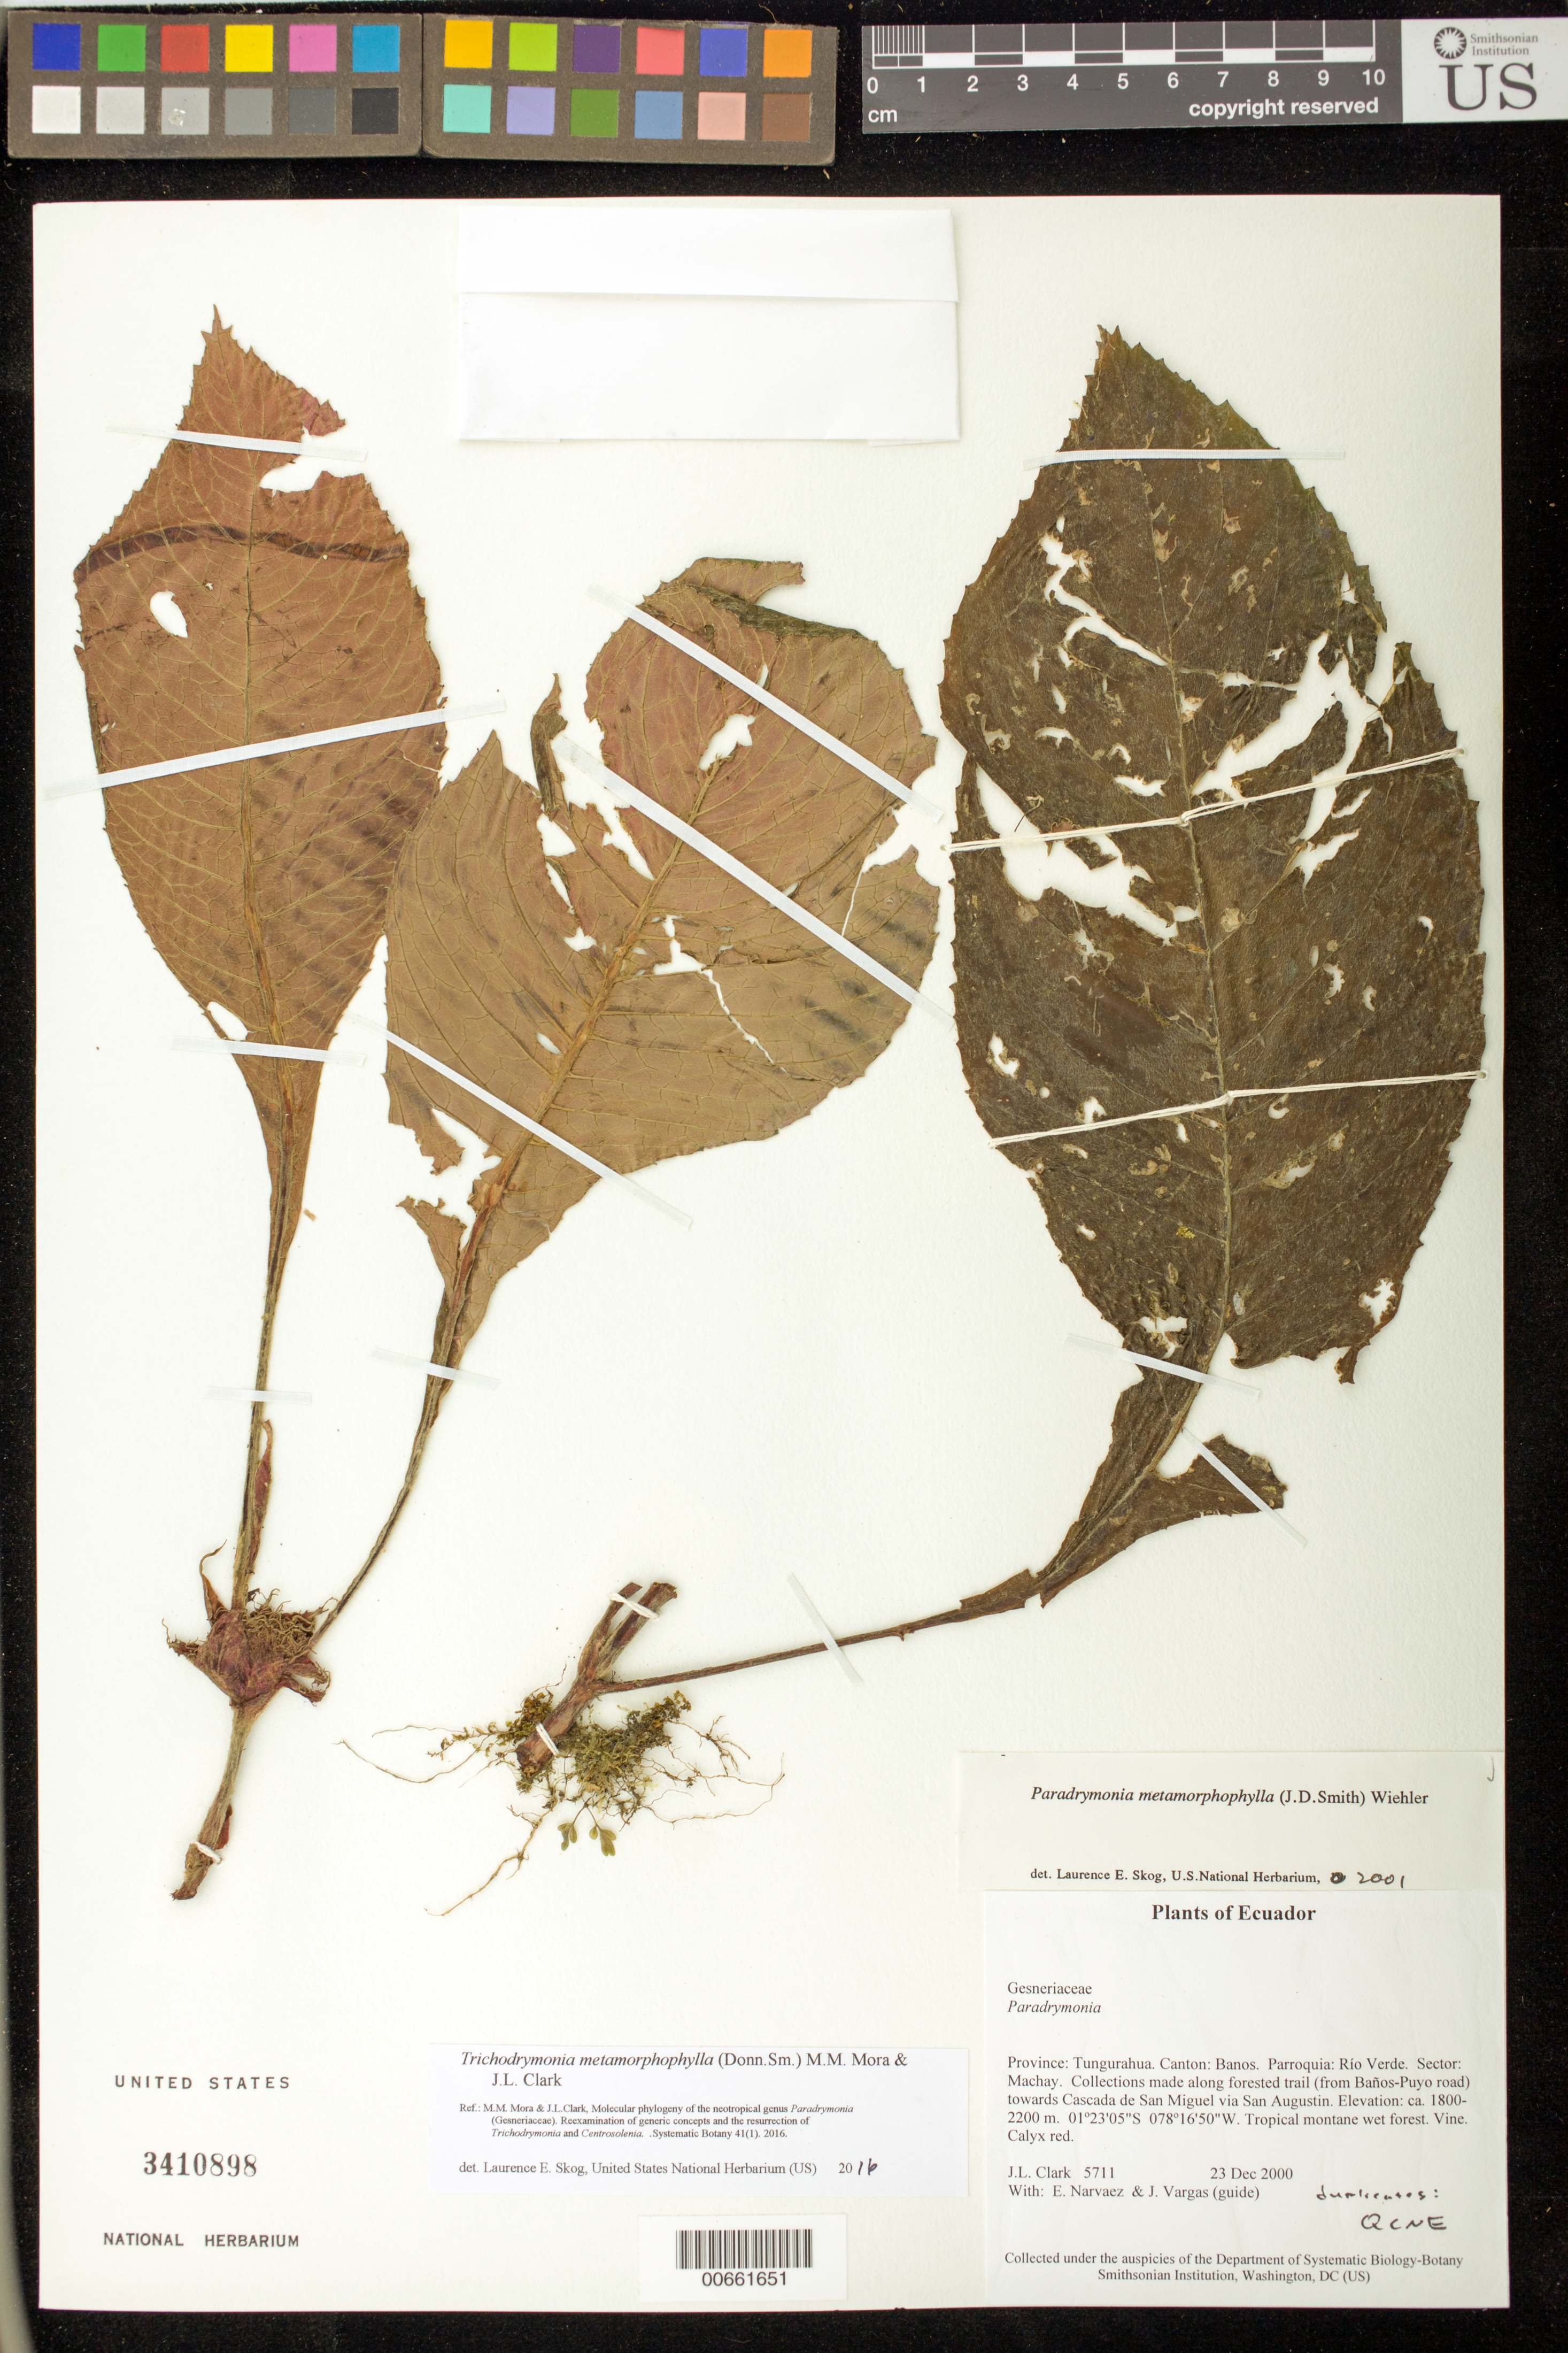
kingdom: Plantae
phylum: Tracheophyta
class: Magnoliopsida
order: Lamiales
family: Gesneriaceae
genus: Trichodrymonia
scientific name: Trichodrymonia metamorphophylla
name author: (Donn. Sm.) M.M. Mora & J.L. Clark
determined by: Skog, Laurence E.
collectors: J. L. Clark, E. Narváez & J. Vargas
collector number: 5711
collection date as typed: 23 Dec 2000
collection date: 2000-12-23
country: Ecuador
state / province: Tungurahua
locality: Cantón: Banos. Parroquia: Río Verde. Sector: Machay. Collections made along forested trail (from Baños-Puyo road) towards Cascada de San Miguel via San Augustin.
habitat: Tropical montane wet forest.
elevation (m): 1800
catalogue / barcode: US 3410898